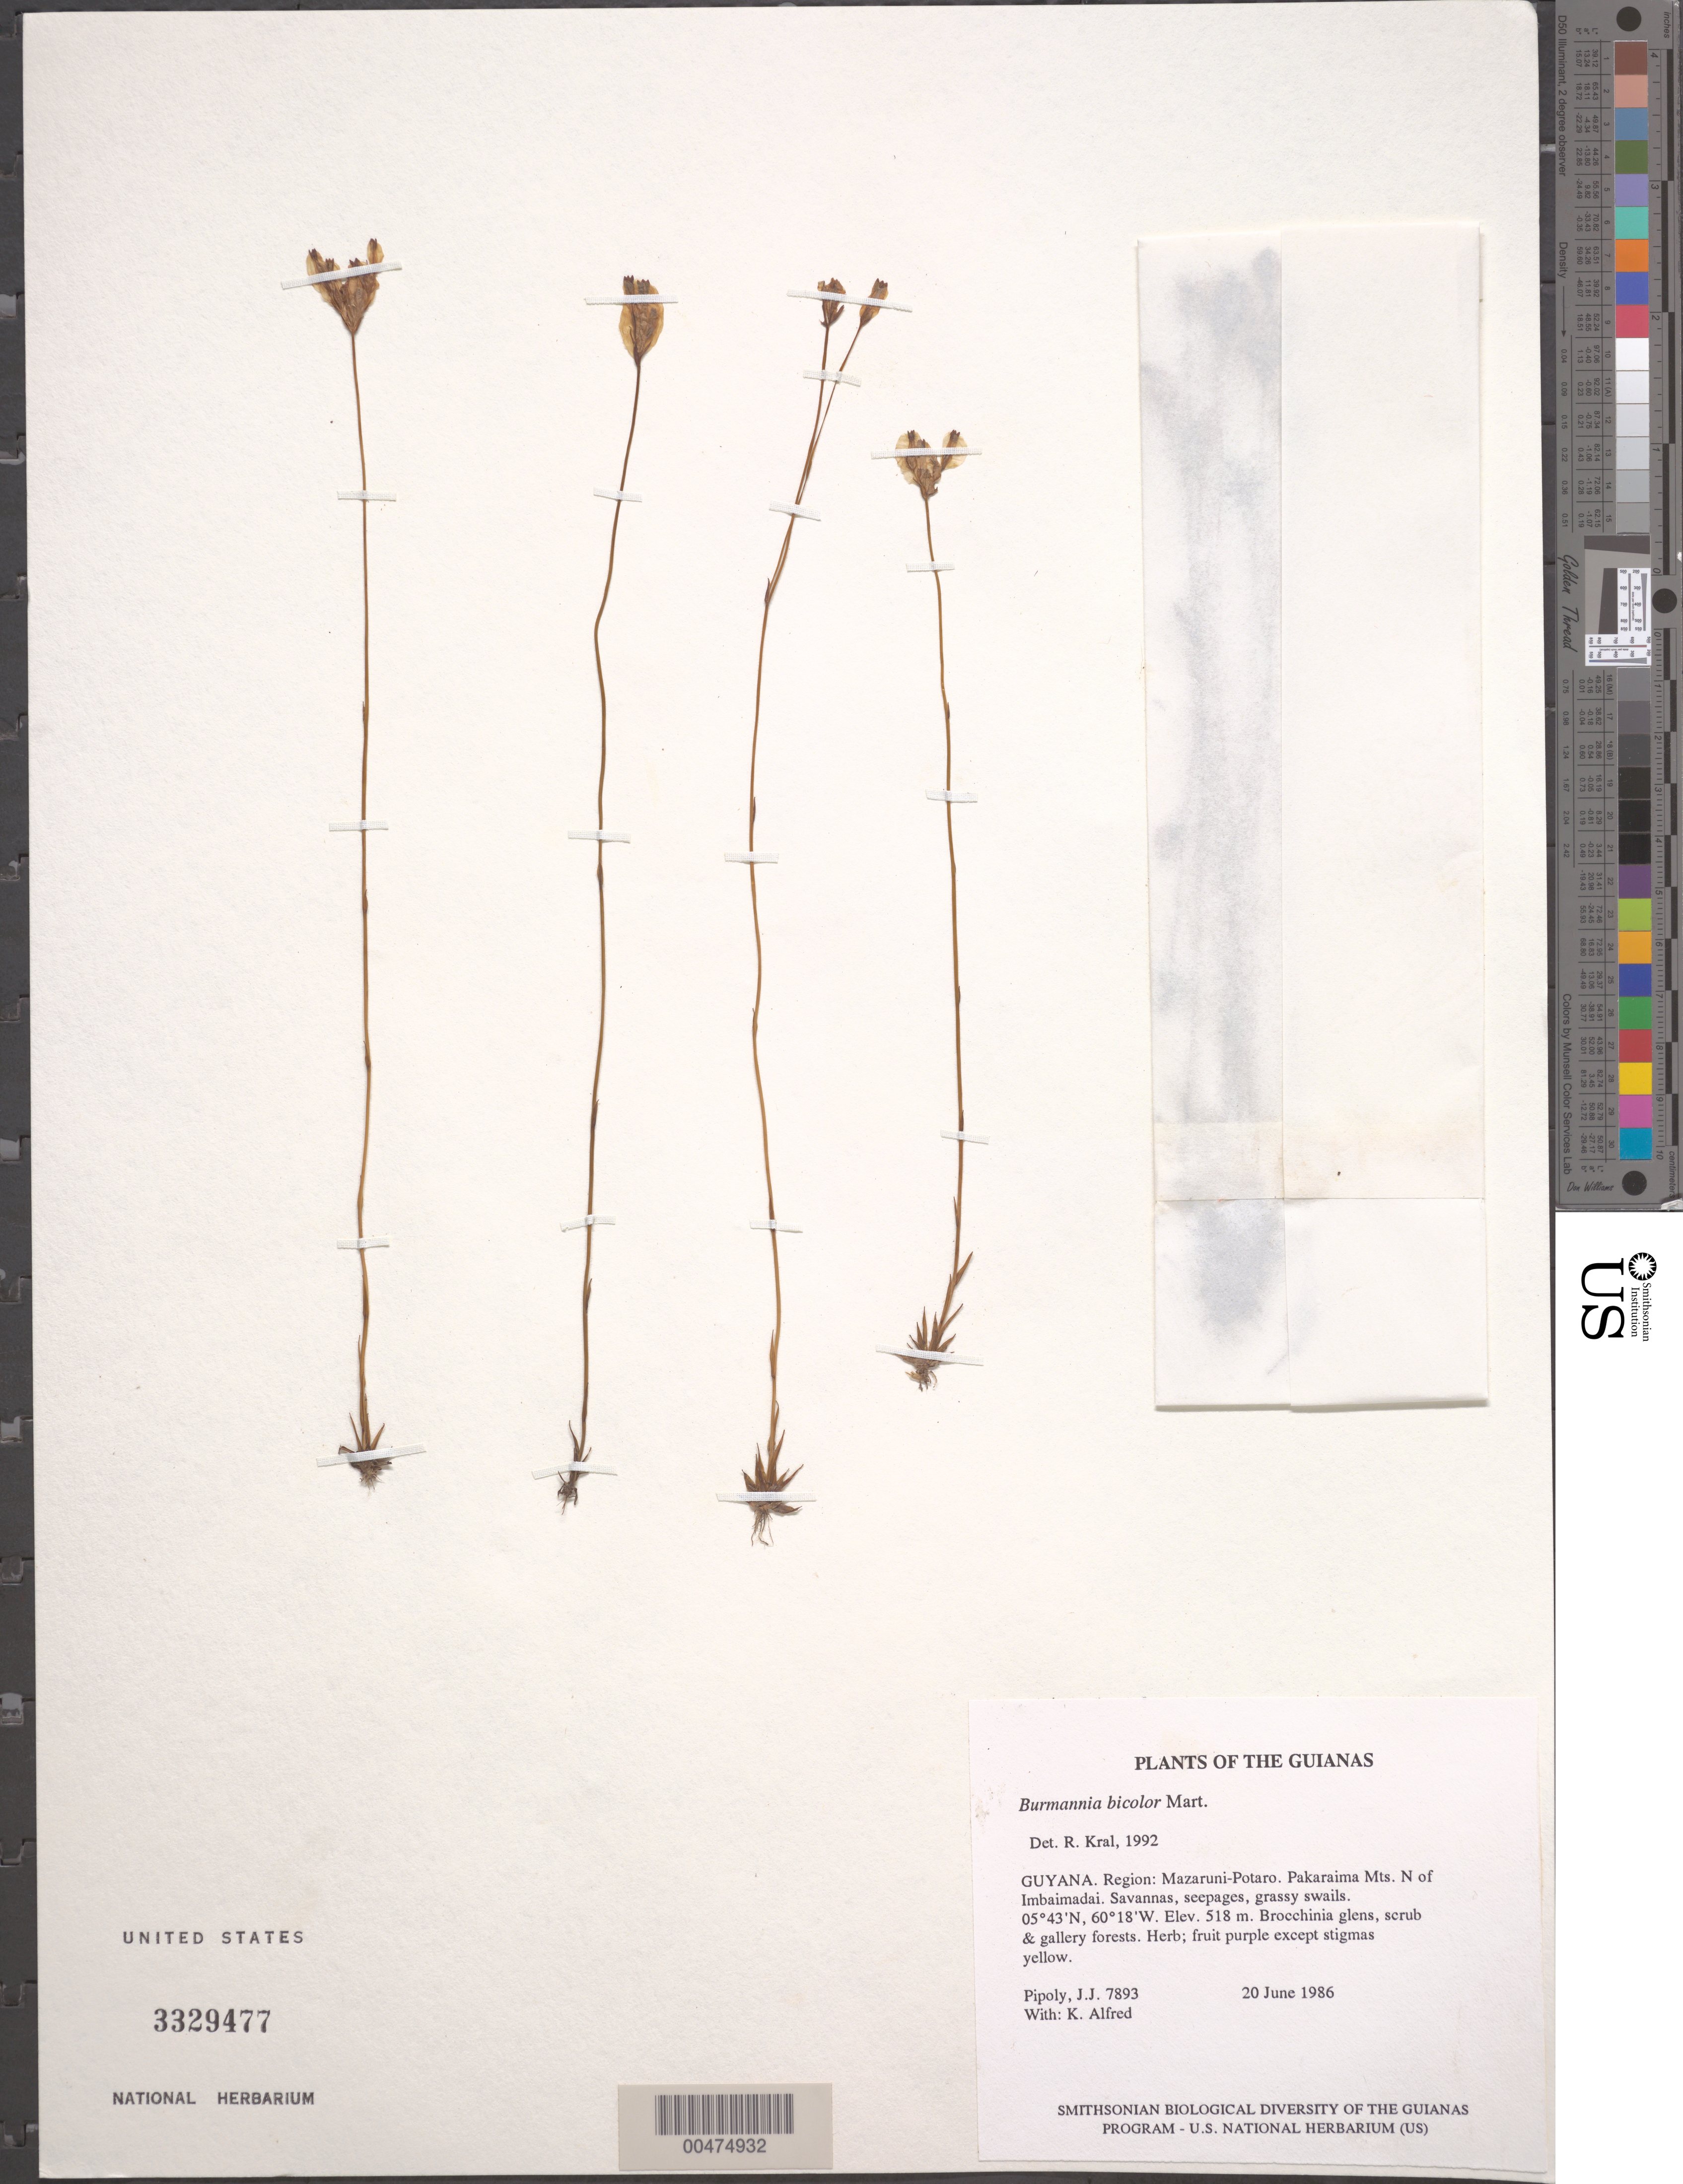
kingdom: Plantae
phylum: Tracheophyta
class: Liliopsida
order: Dioscoreales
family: Burmanniaceae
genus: Burmannia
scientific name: Burmannia bicolor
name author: Mart.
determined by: Kral, Robert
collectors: J. J. Pipoly & K. Alfred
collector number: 7893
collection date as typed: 20 June 1986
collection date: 1986-06-20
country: Guyana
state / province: Cuyuni-Mazaruni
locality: Pakaraima Mts. N of Imbaimadai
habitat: Savannas, seepages, grassy swails, Brocchinia glens, scrub & gallery forests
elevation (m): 518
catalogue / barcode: US 3329477